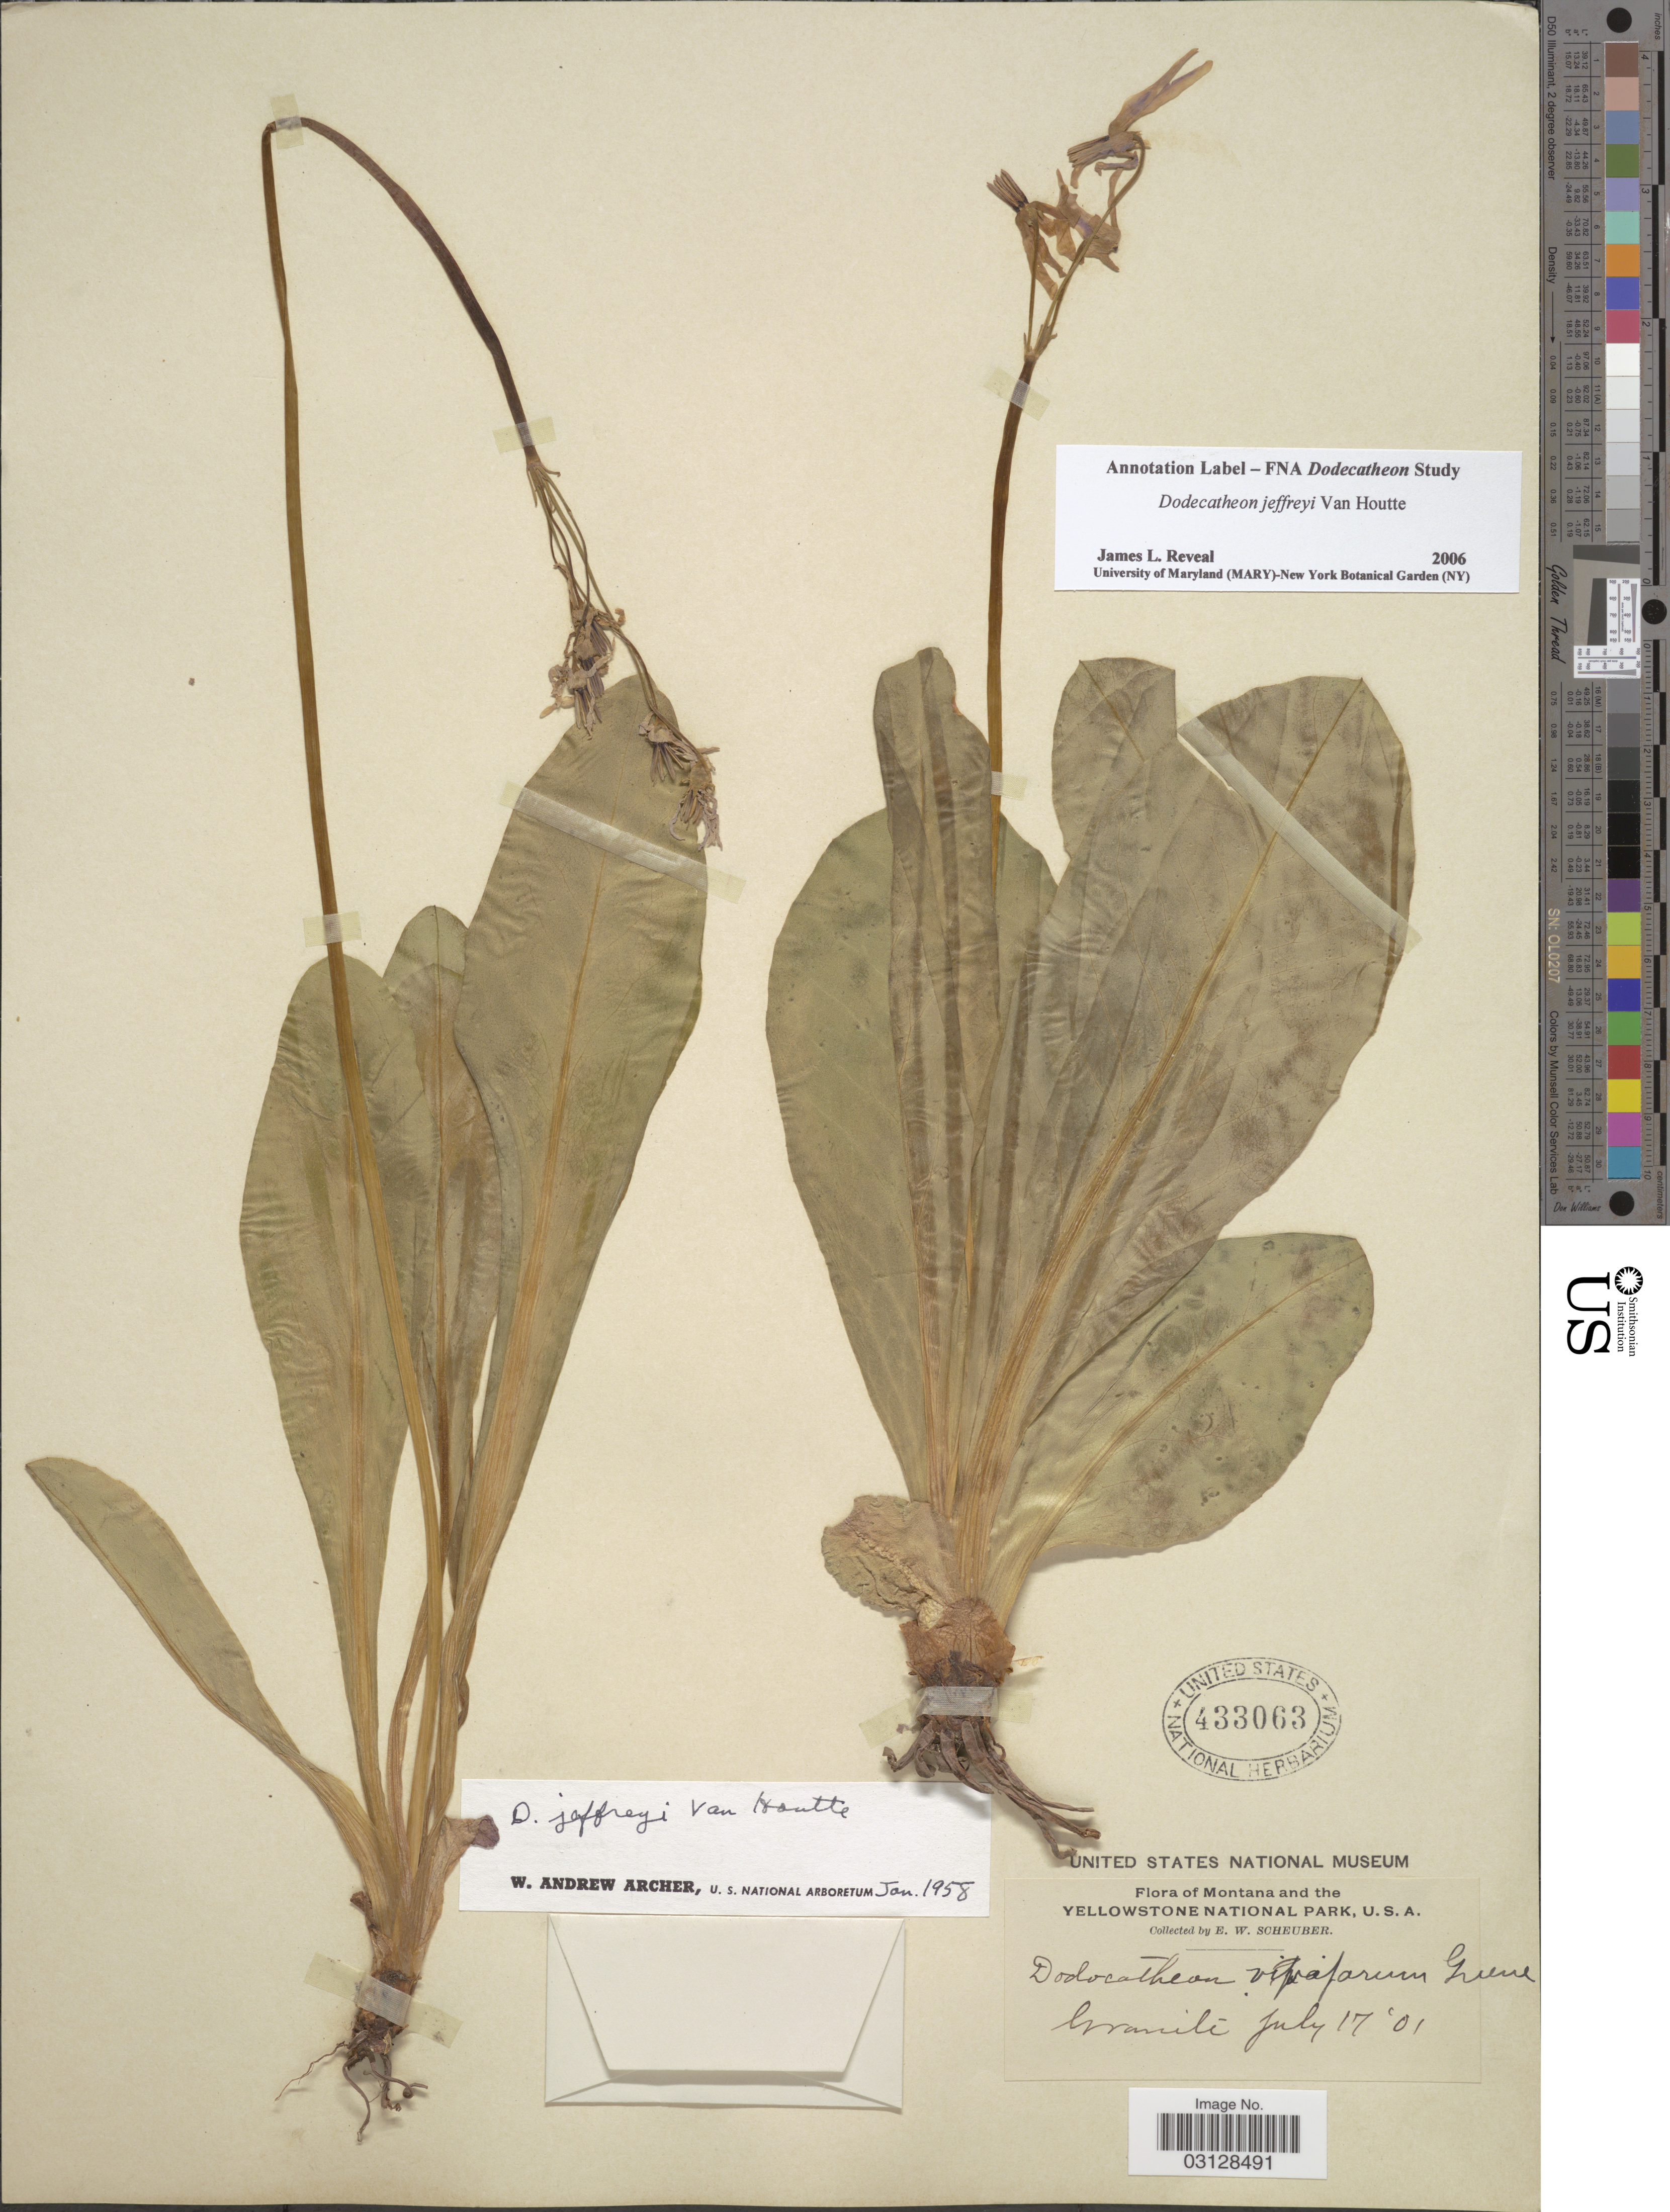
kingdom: Plantae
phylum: Tracheophyta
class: Magnoliopsida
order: Ericales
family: Primulaceae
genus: Dodecatheon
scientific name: Dodecatheon jeffreyi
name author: Van Houtte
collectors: E. Scheuber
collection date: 1901-07-17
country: United States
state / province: Montana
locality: The Yellowstone National Park. Granite.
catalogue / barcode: US 433063